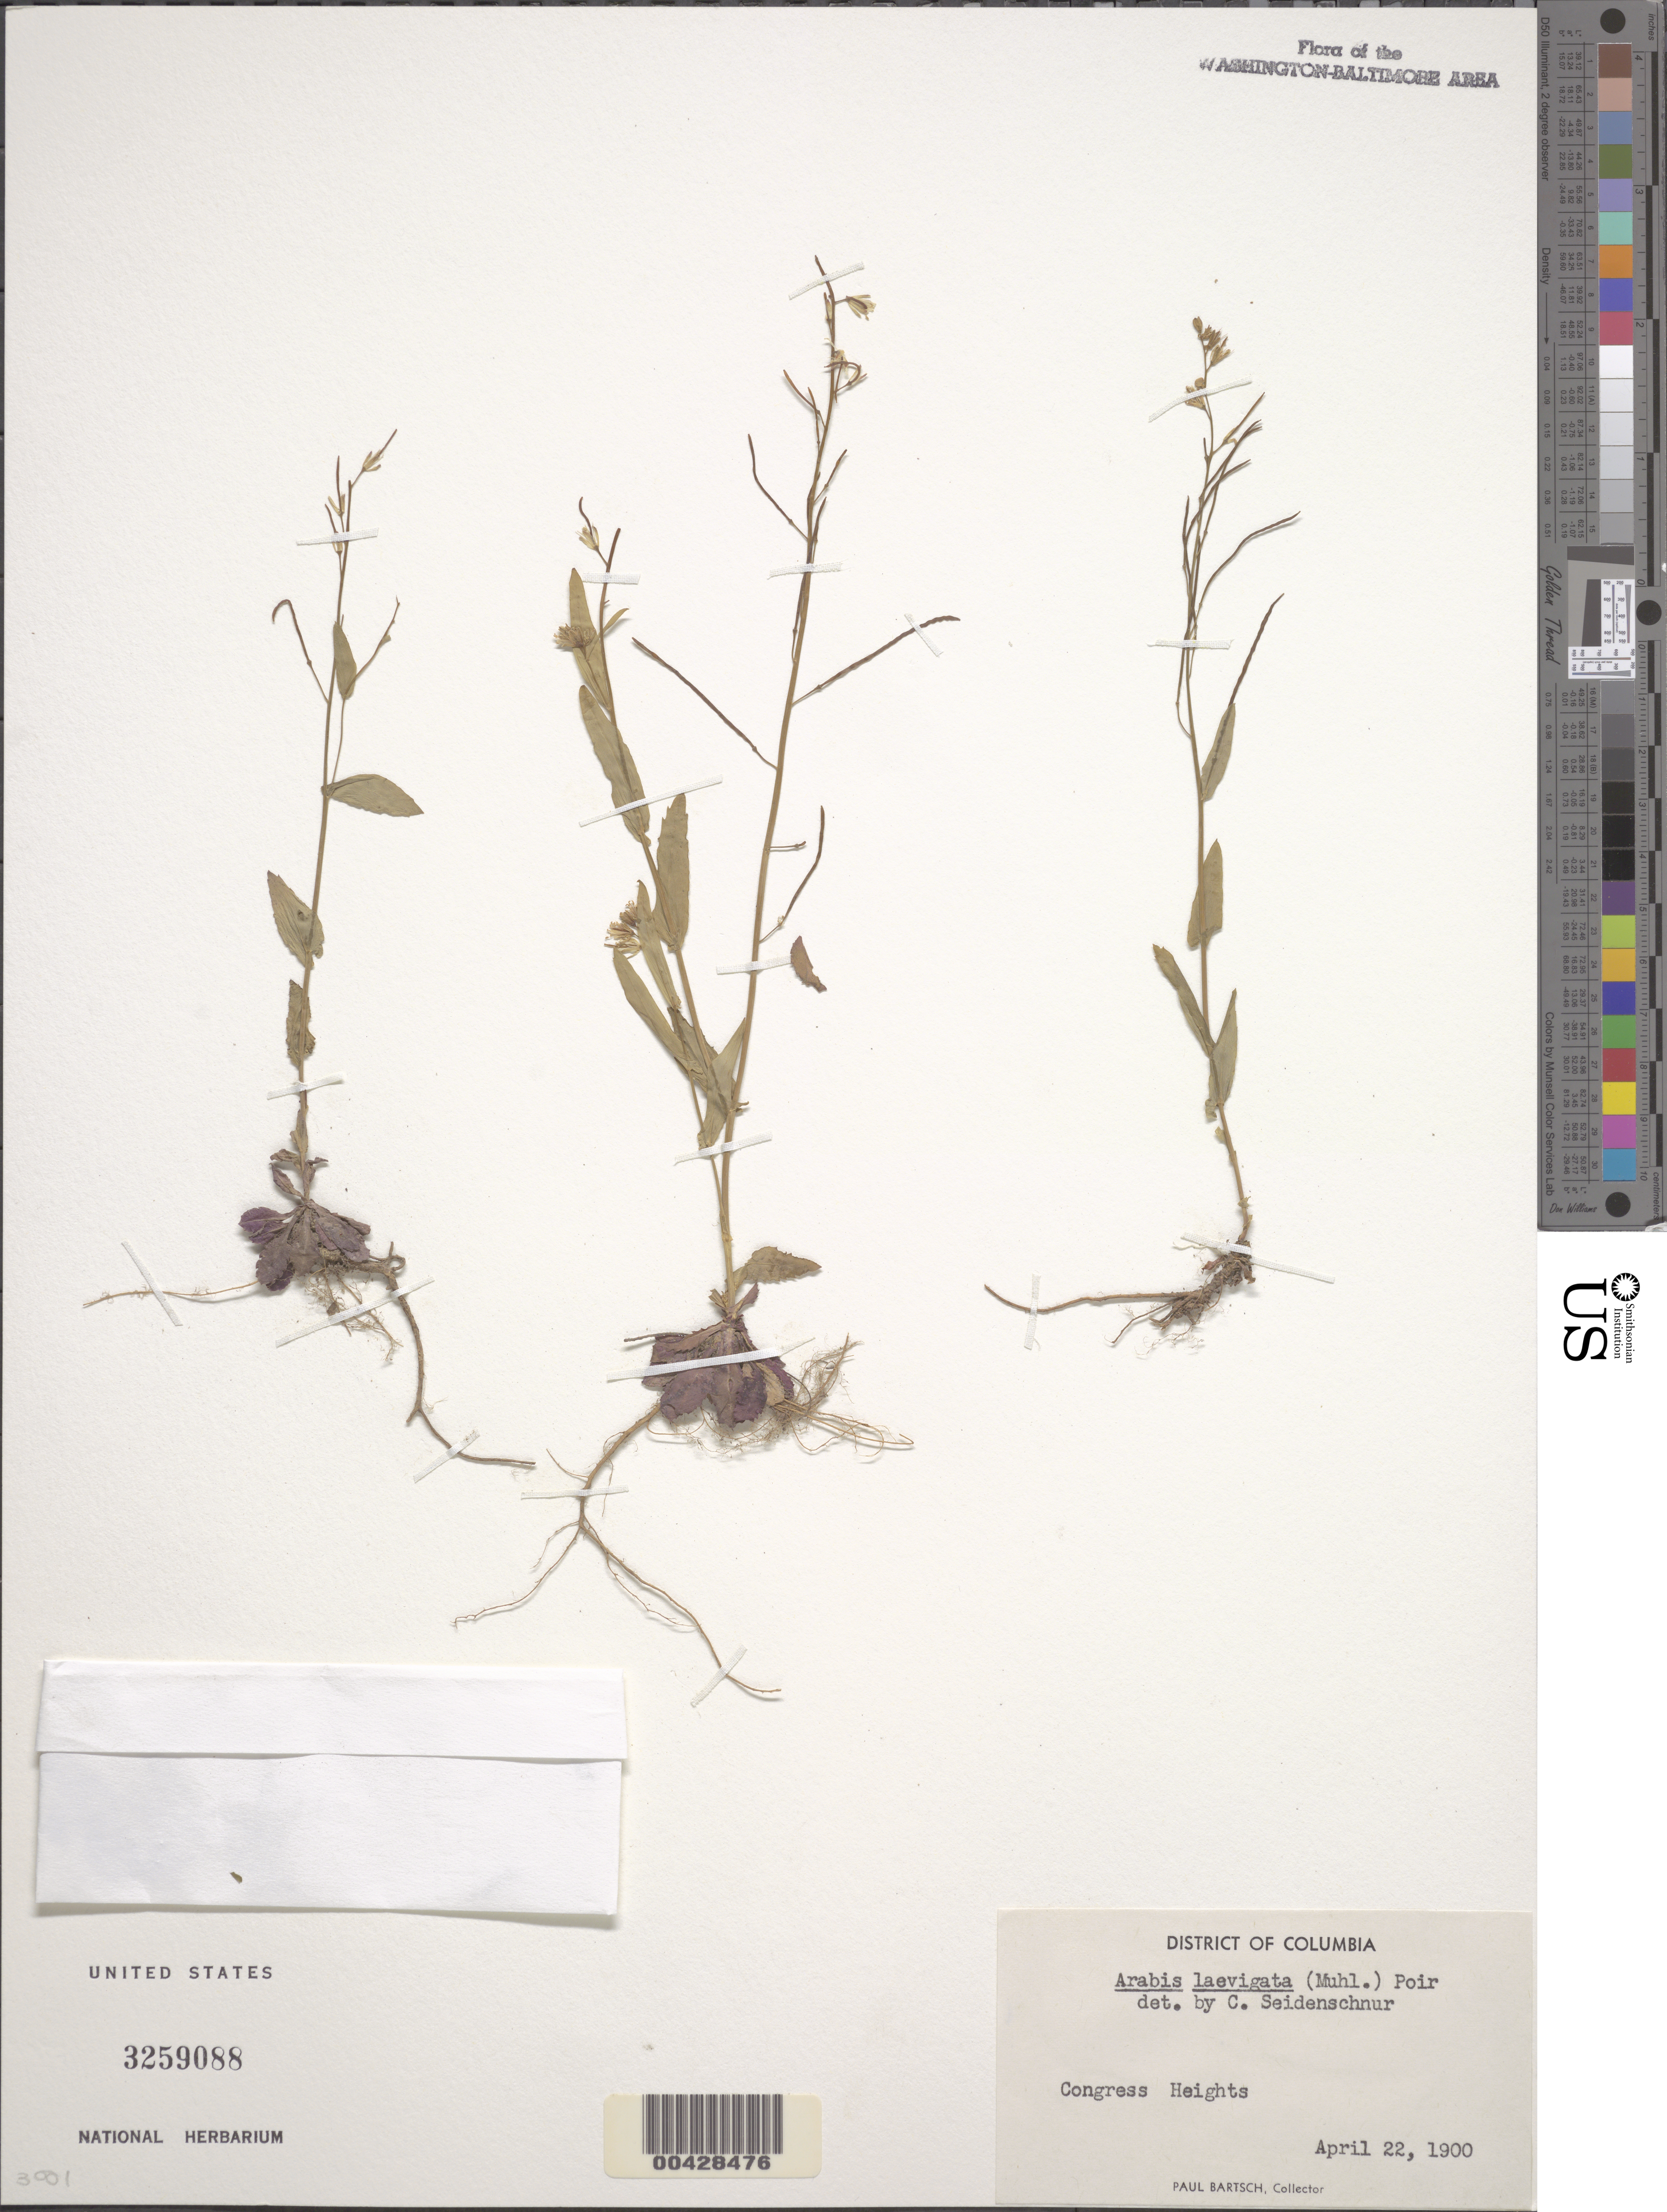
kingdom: Plantae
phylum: Tracheophyta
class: Magnoliopsida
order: Brassicales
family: Brassicaceae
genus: Boechera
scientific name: Boechera laevigata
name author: (Muhl. ex Willd.) Al-Shehbaz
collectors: P. Bartsch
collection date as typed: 22 Apr 1900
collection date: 1900-04-22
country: United States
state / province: District of Columbia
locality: Congress Heights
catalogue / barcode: US 3259088